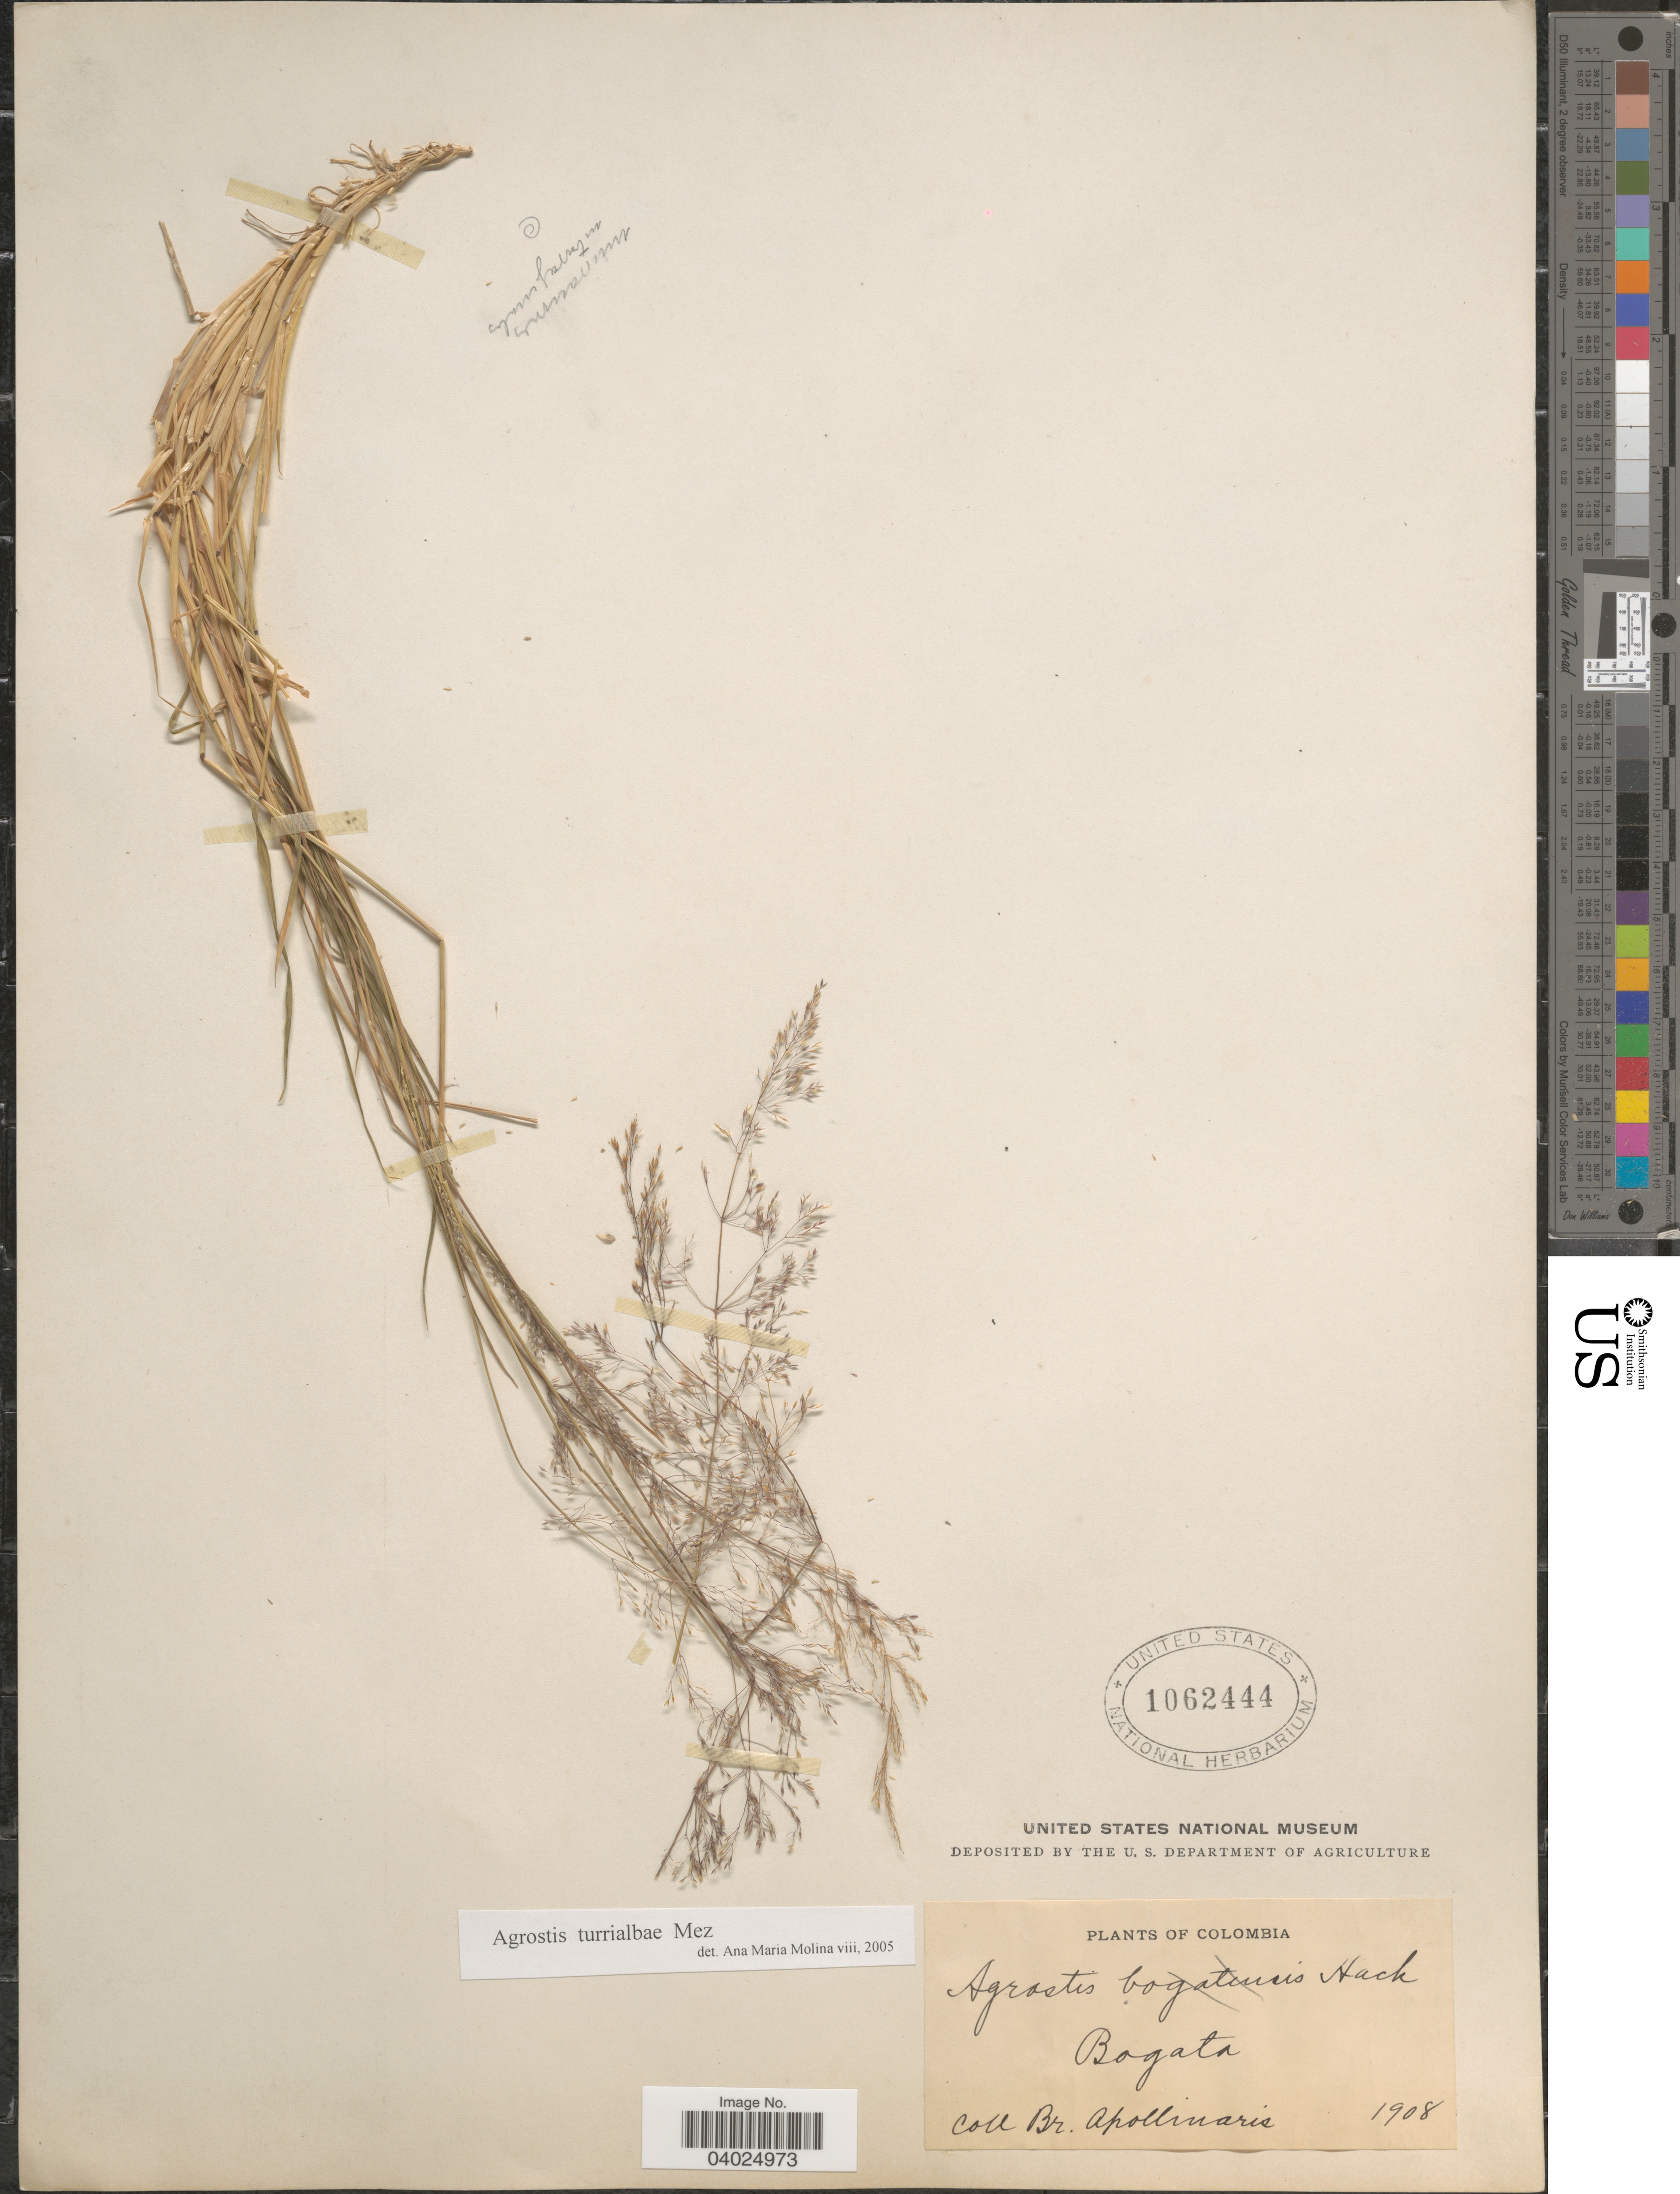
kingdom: Plantae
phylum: Tracheophyta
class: Liliopsida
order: Poales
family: Poaceae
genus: Agrostis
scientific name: Agrostis turrialbae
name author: Mez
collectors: Bro. Apollinaire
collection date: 1908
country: Colombia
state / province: Bogota D.C.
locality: Bogota.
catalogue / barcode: US 1062444